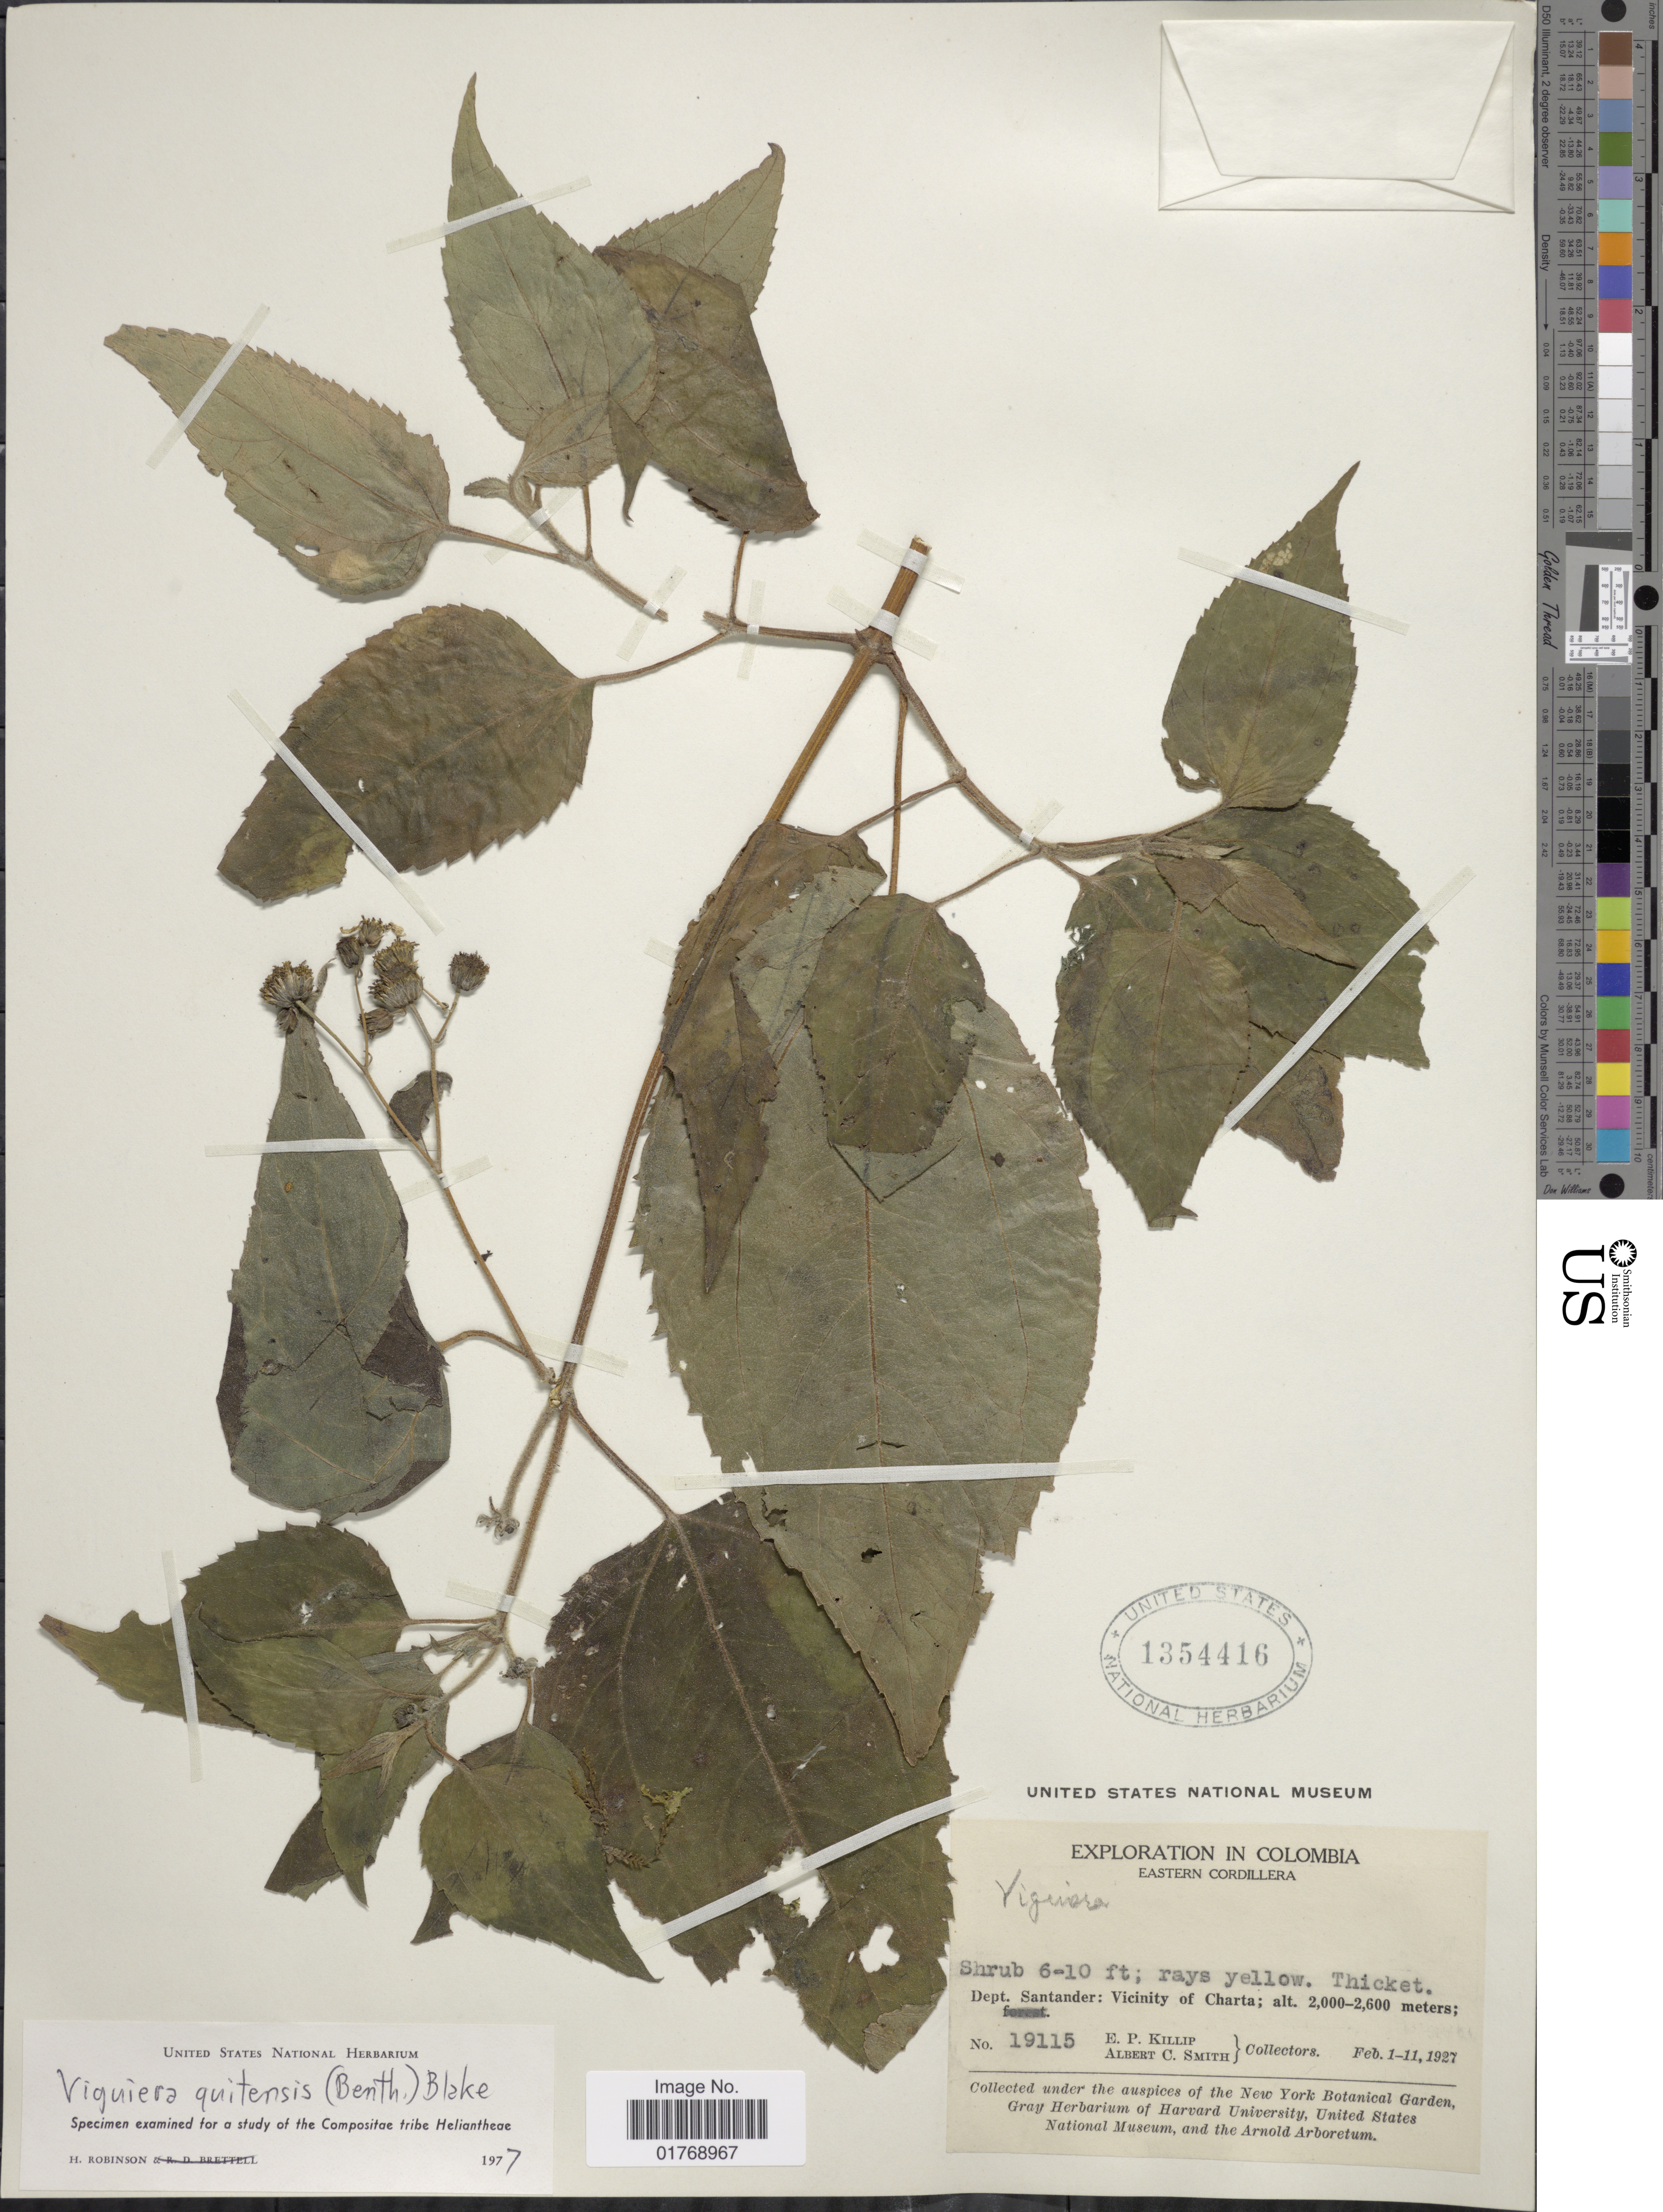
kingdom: Plantae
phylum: Tracheophyta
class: Magnoliopsida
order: Asterales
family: Asteraceae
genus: Viguiera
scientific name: Viguiera quitensis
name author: (Benth.) S.F. Blake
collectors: E. P. Killip & A. C. Smith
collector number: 19115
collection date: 1927-02-01/1927-02-11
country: Colombia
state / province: Santander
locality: Eastern Cordillera. Dept. Santander: Vicinity of Charta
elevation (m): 2000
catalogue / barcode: US 1354416